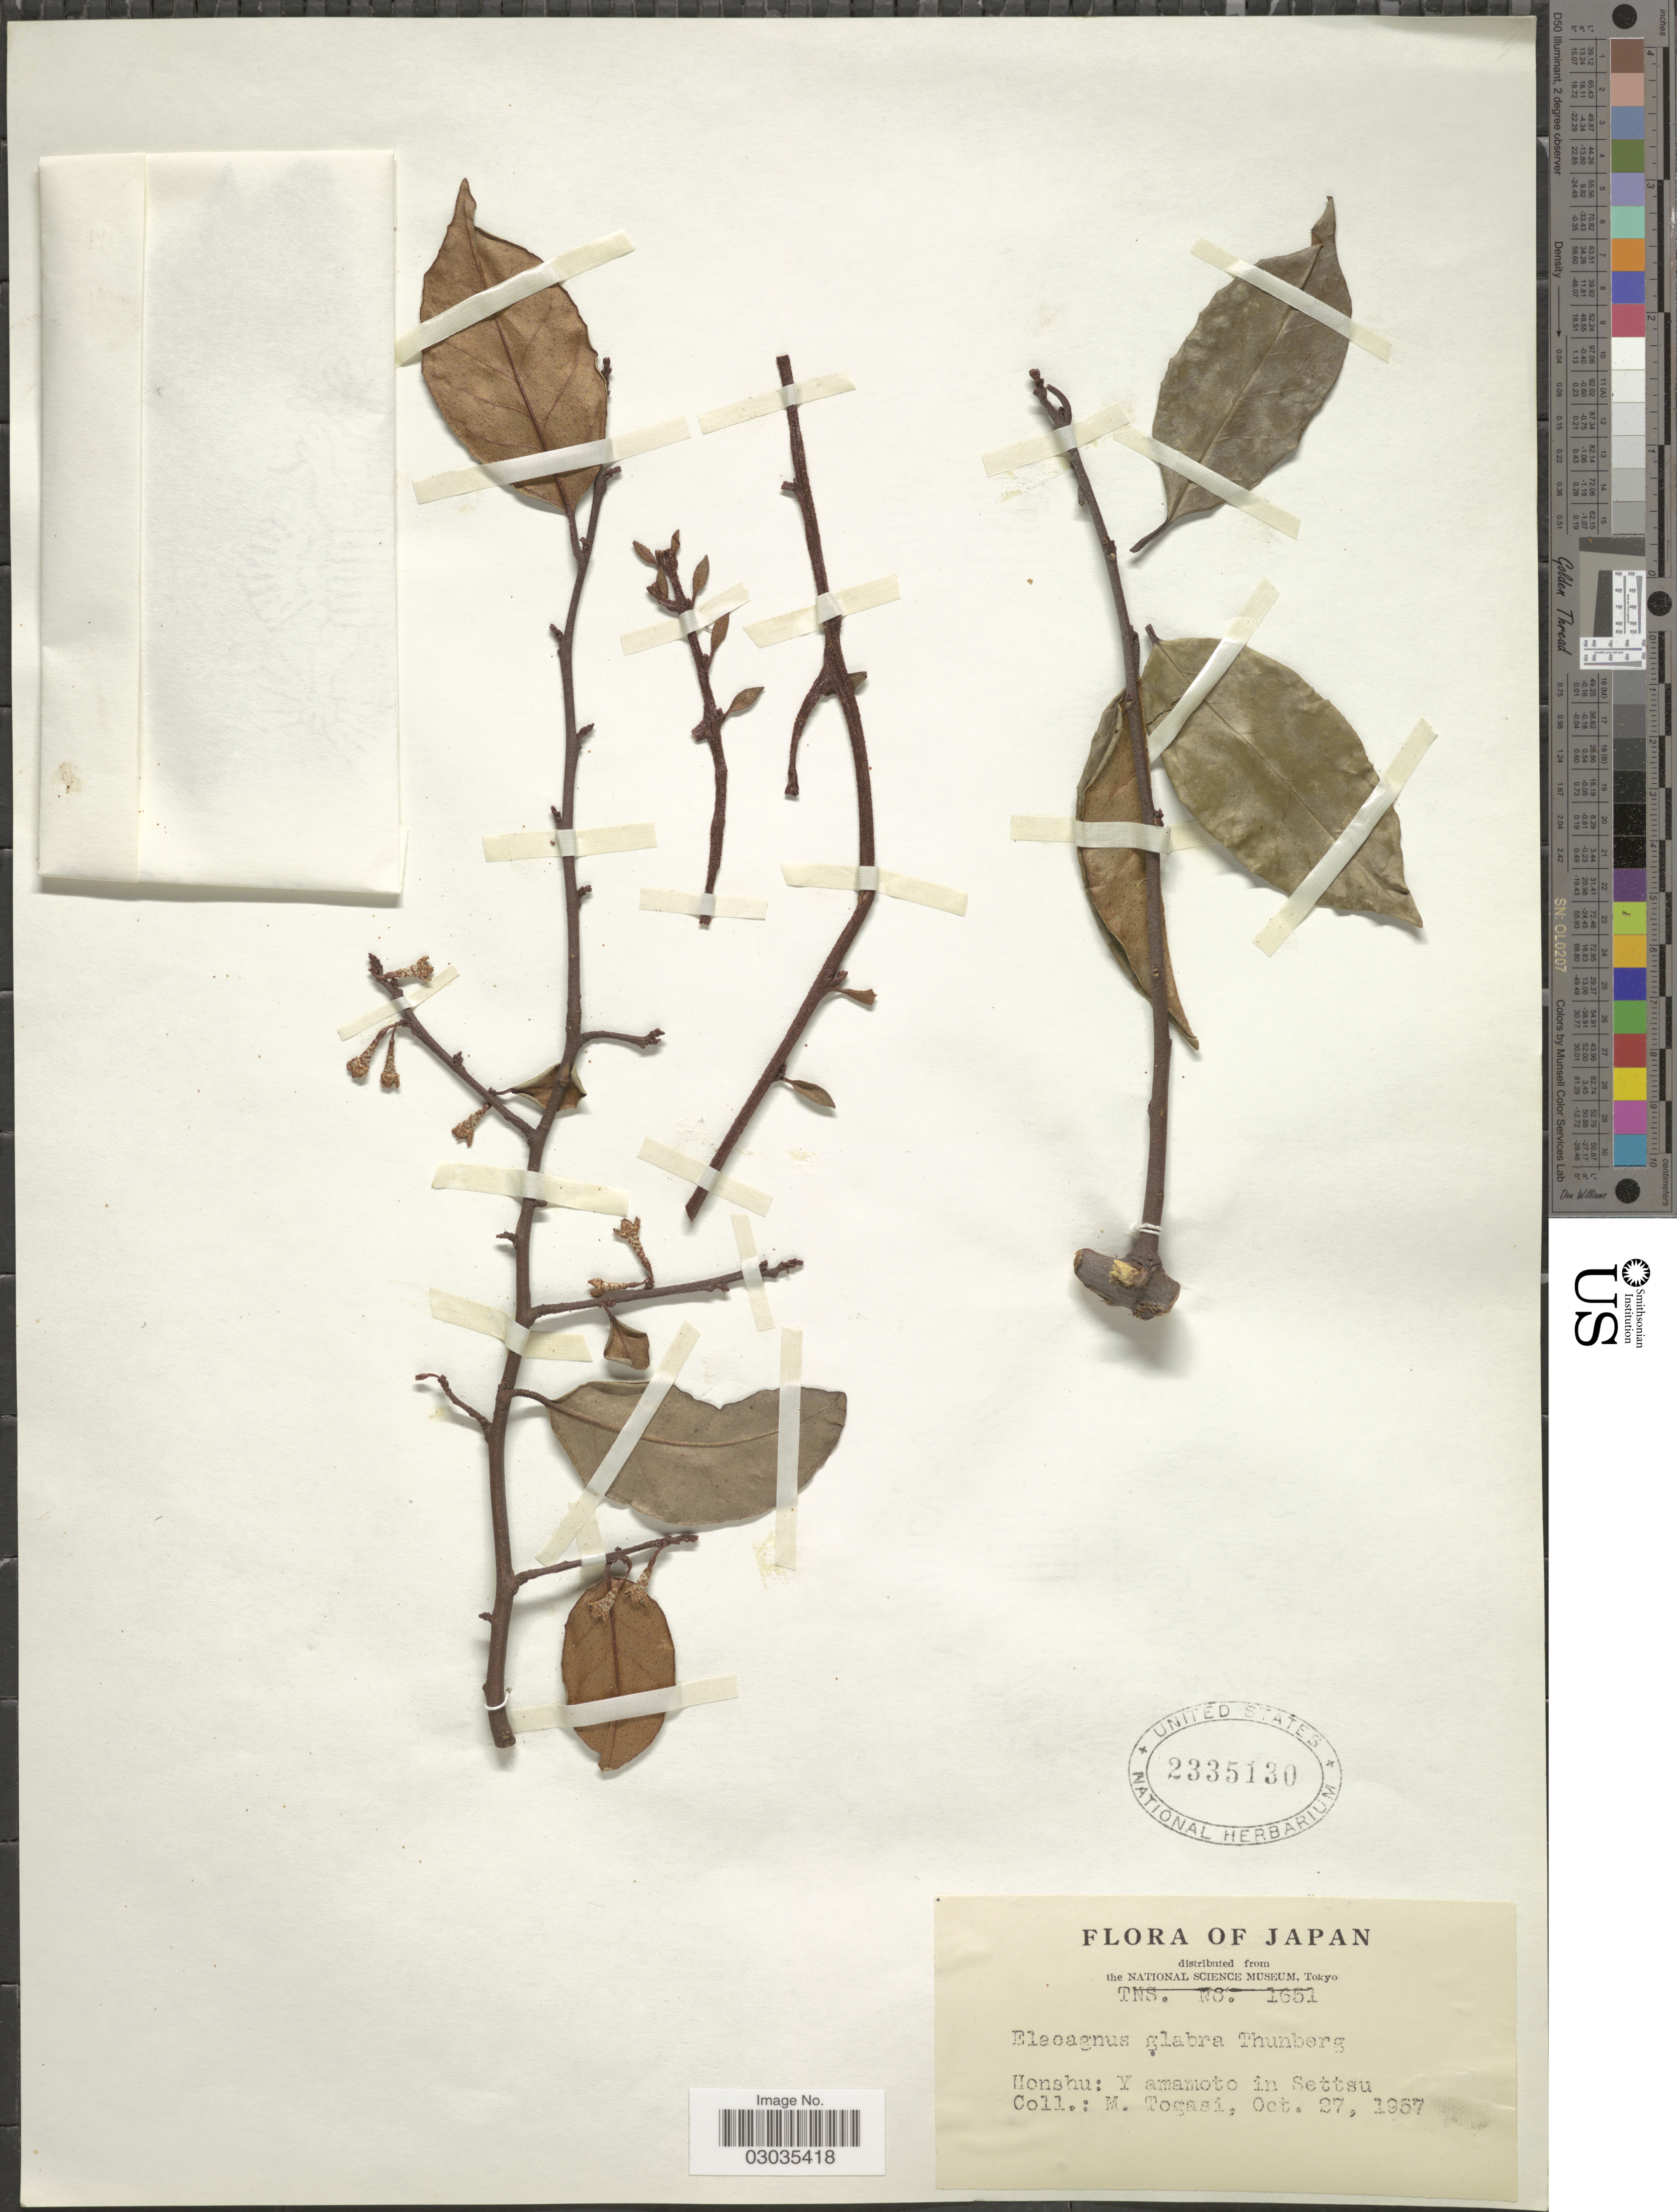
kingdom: Plantae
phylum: Tracheophyta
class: Magnoliopsida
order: Rosales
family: Elaeagnaceae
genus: Elaeagnus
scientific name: Elaeagnus glabra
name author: Thunb.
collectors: M. Togasi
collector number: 1651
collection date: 1957-10-27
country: Japan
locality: Honshu: Y amamoto in Settsu.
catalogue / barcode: US 2335130